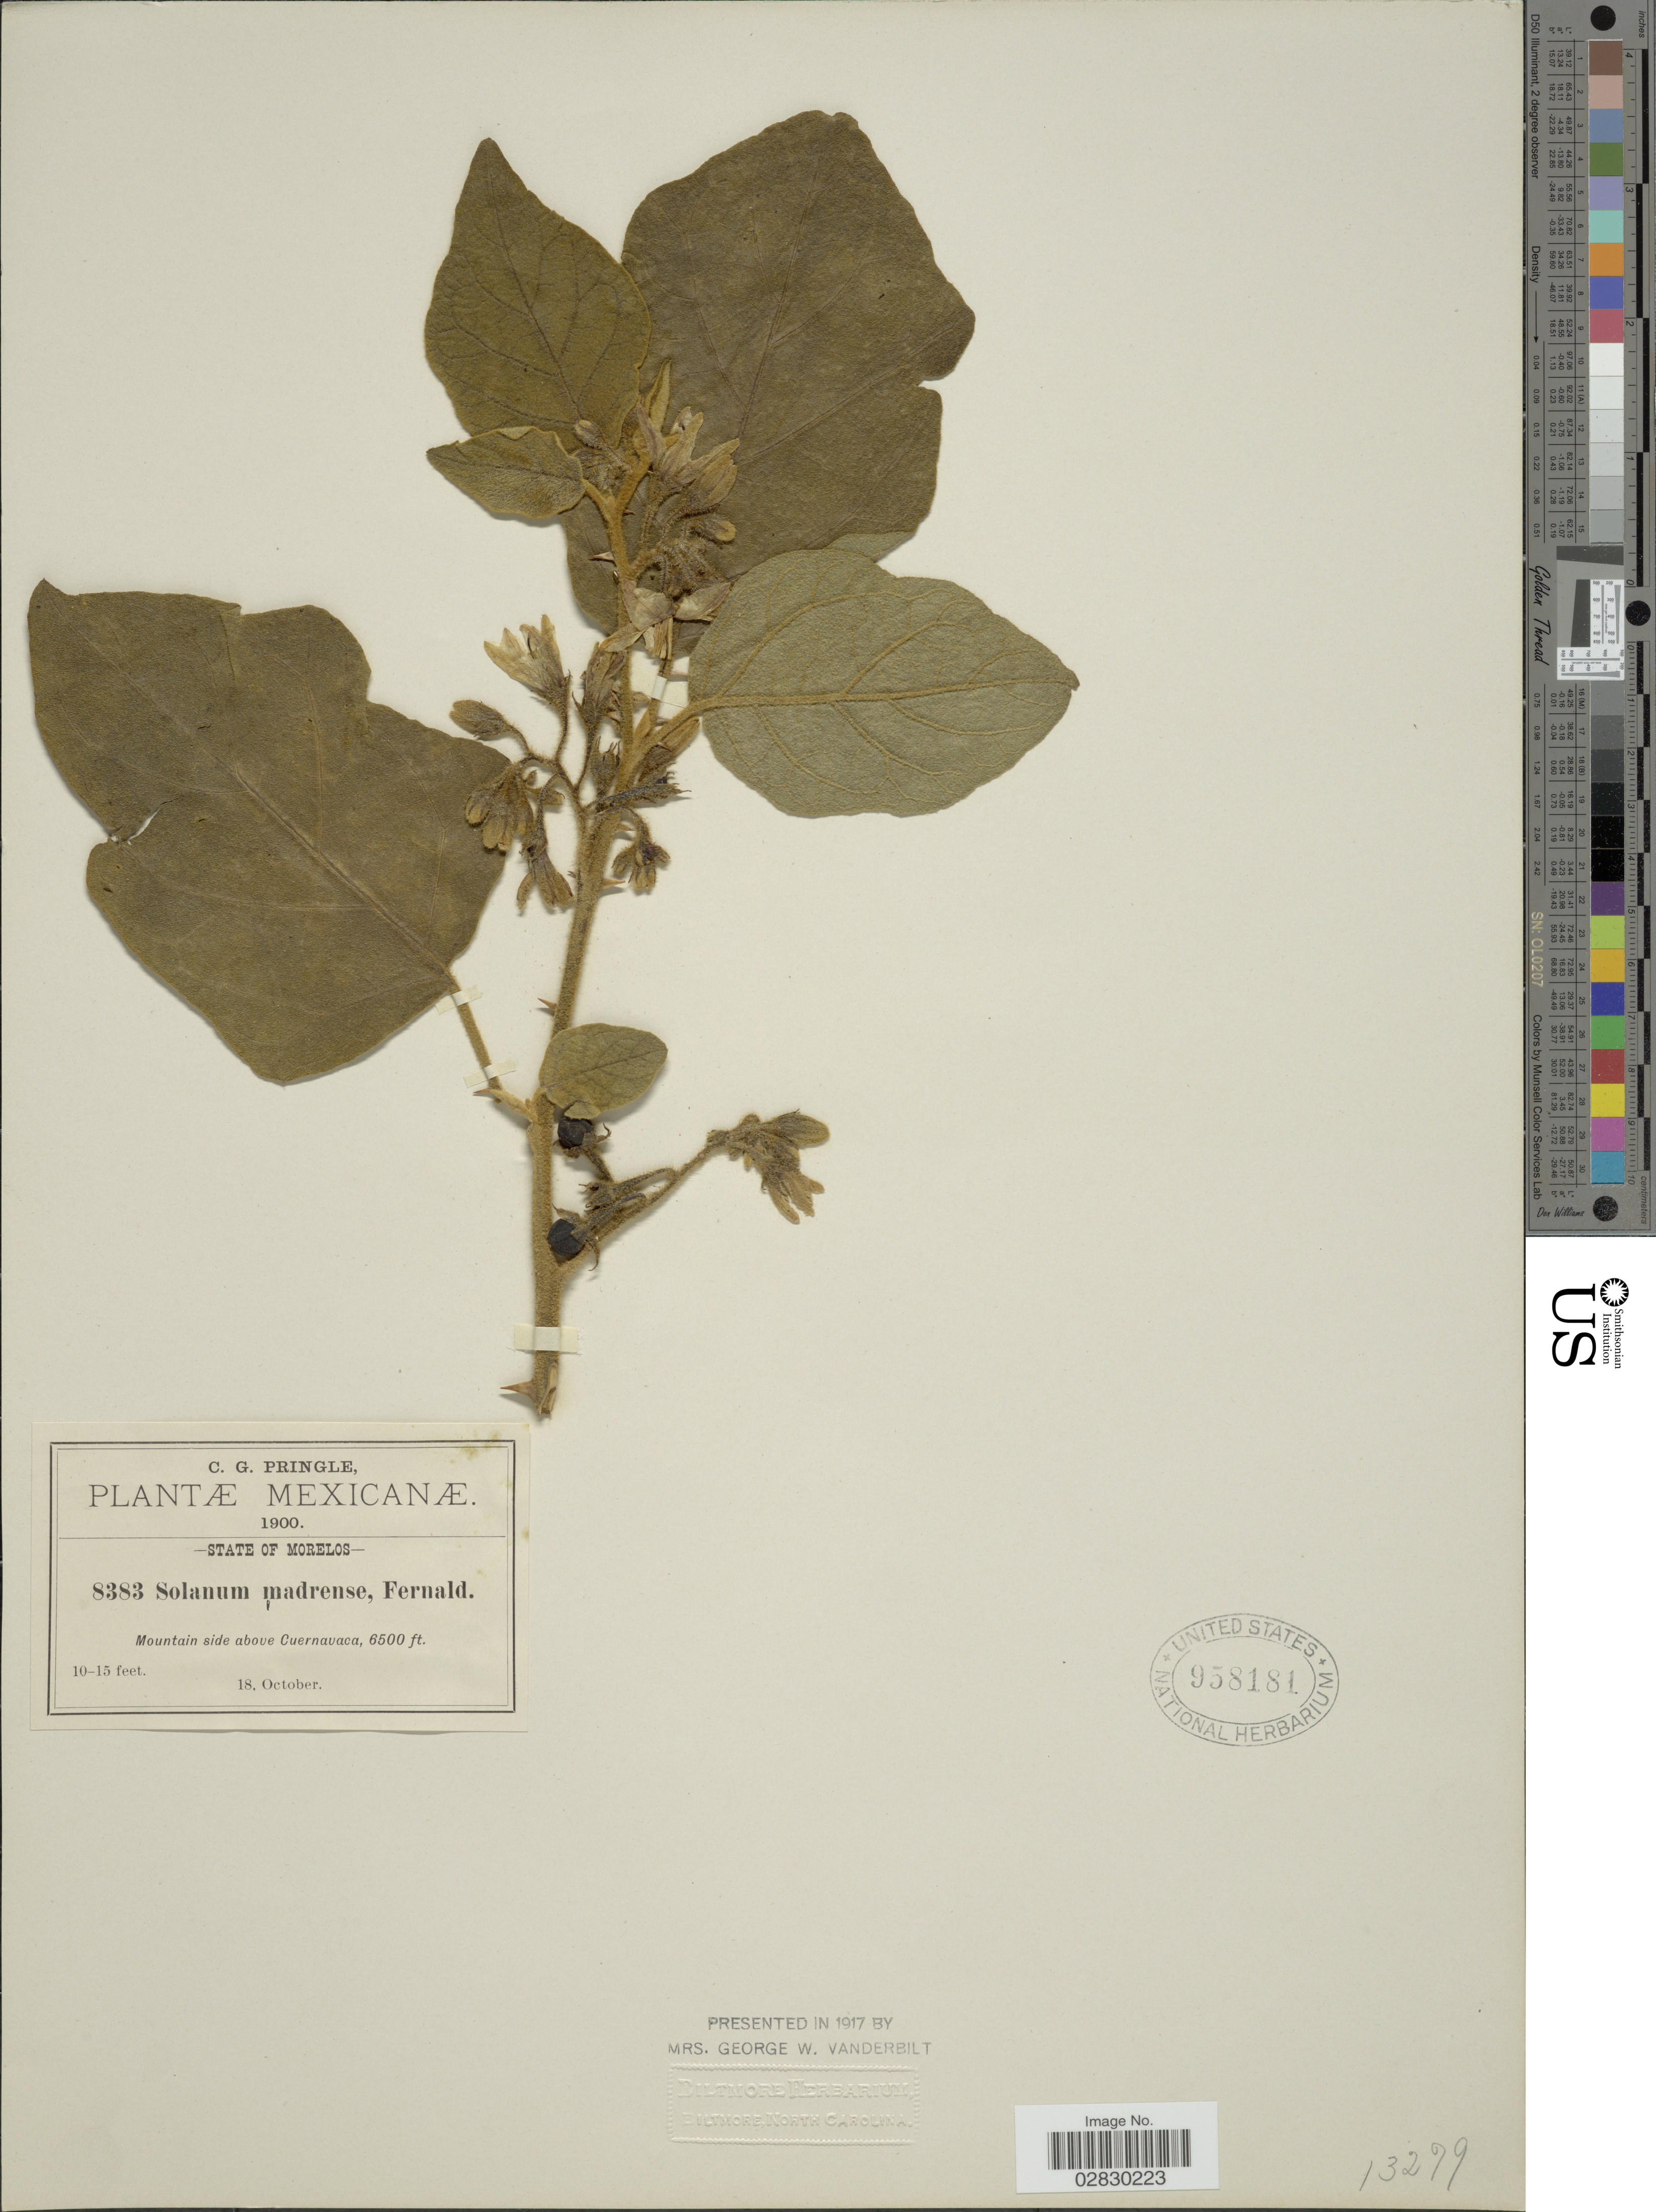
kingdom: Plantae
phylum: Tracheophyta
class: Magnoliopsida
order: Solanales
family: Solanaceae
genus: Solanum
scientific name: Solanum madrense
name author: Fernald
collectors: C. G. Pringle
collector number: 8383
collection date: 1900-10-18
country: Mexico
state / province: Morelos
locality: Mountain side above Cuernavaca.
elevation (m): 1981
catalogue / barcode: US 958181